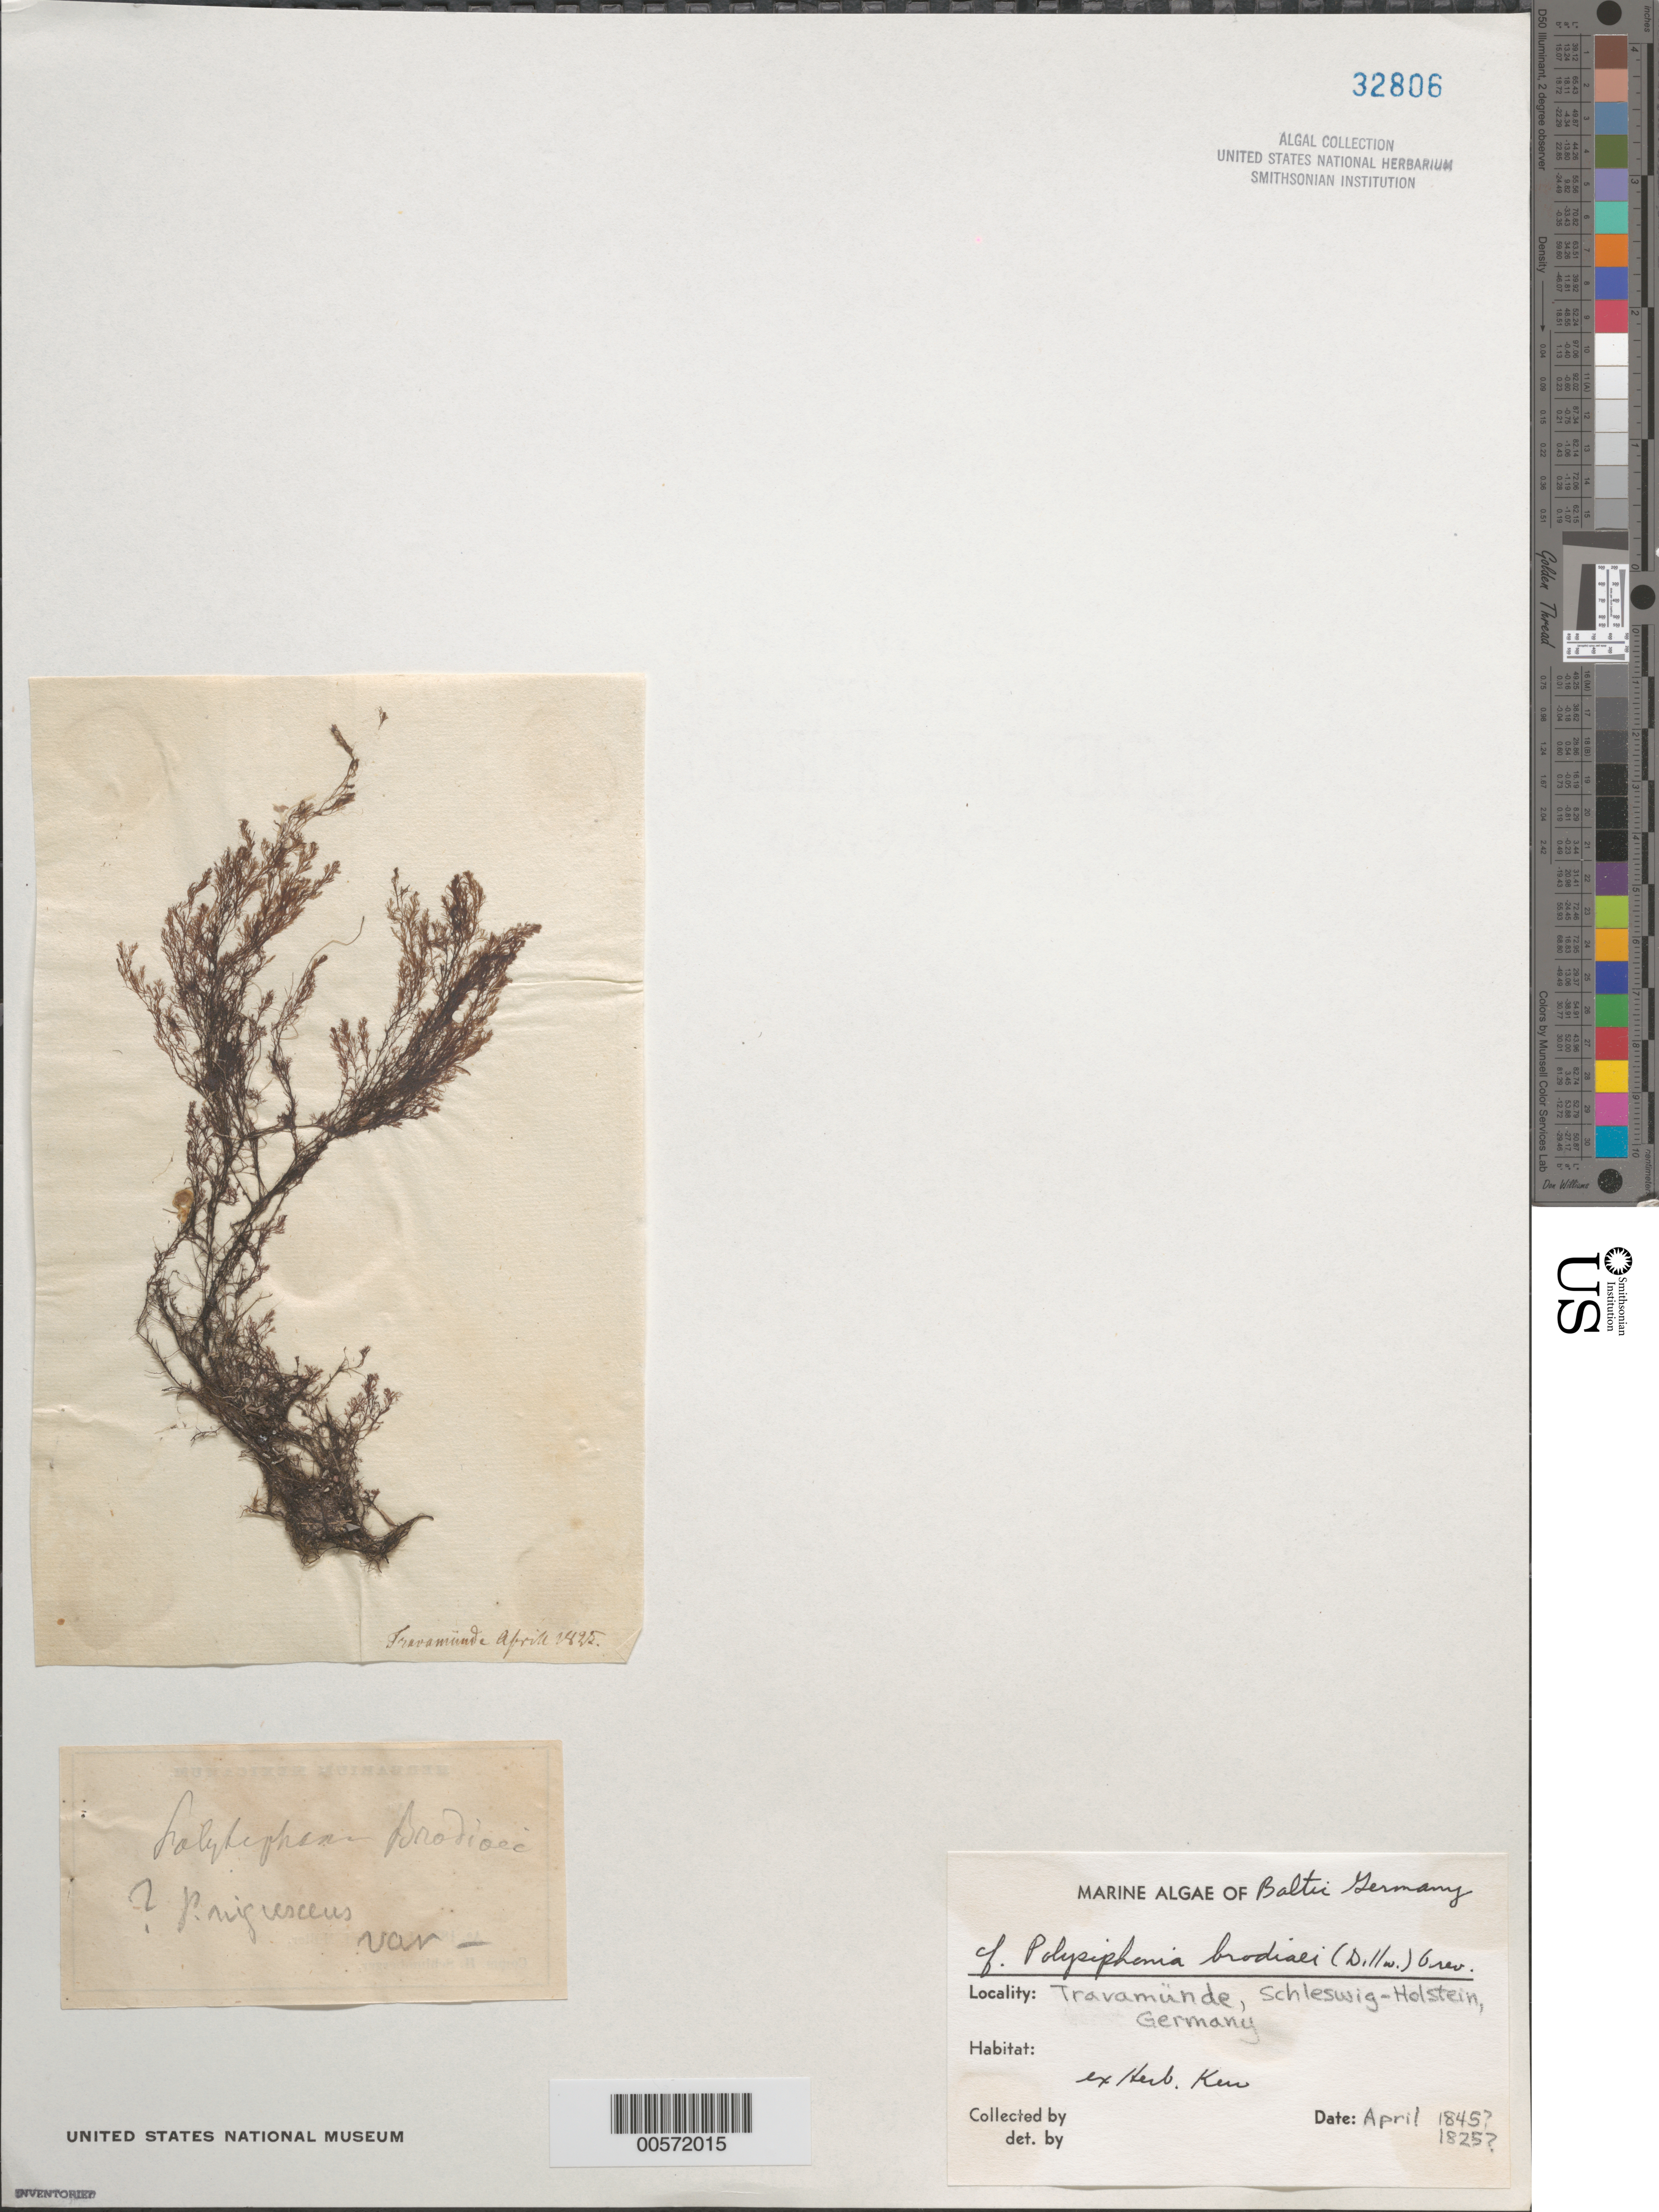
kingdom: Plantae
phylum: Rhodophyta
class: Florideophyceae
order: Ceramiales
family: Rhodomelaceae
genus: Polysiphonia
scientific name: Polysiphonia subulata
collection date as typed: Apr 1845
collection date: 1845-04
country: Germany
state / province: Schleswig-Holstein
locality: Travemunde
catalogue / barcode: US 32806